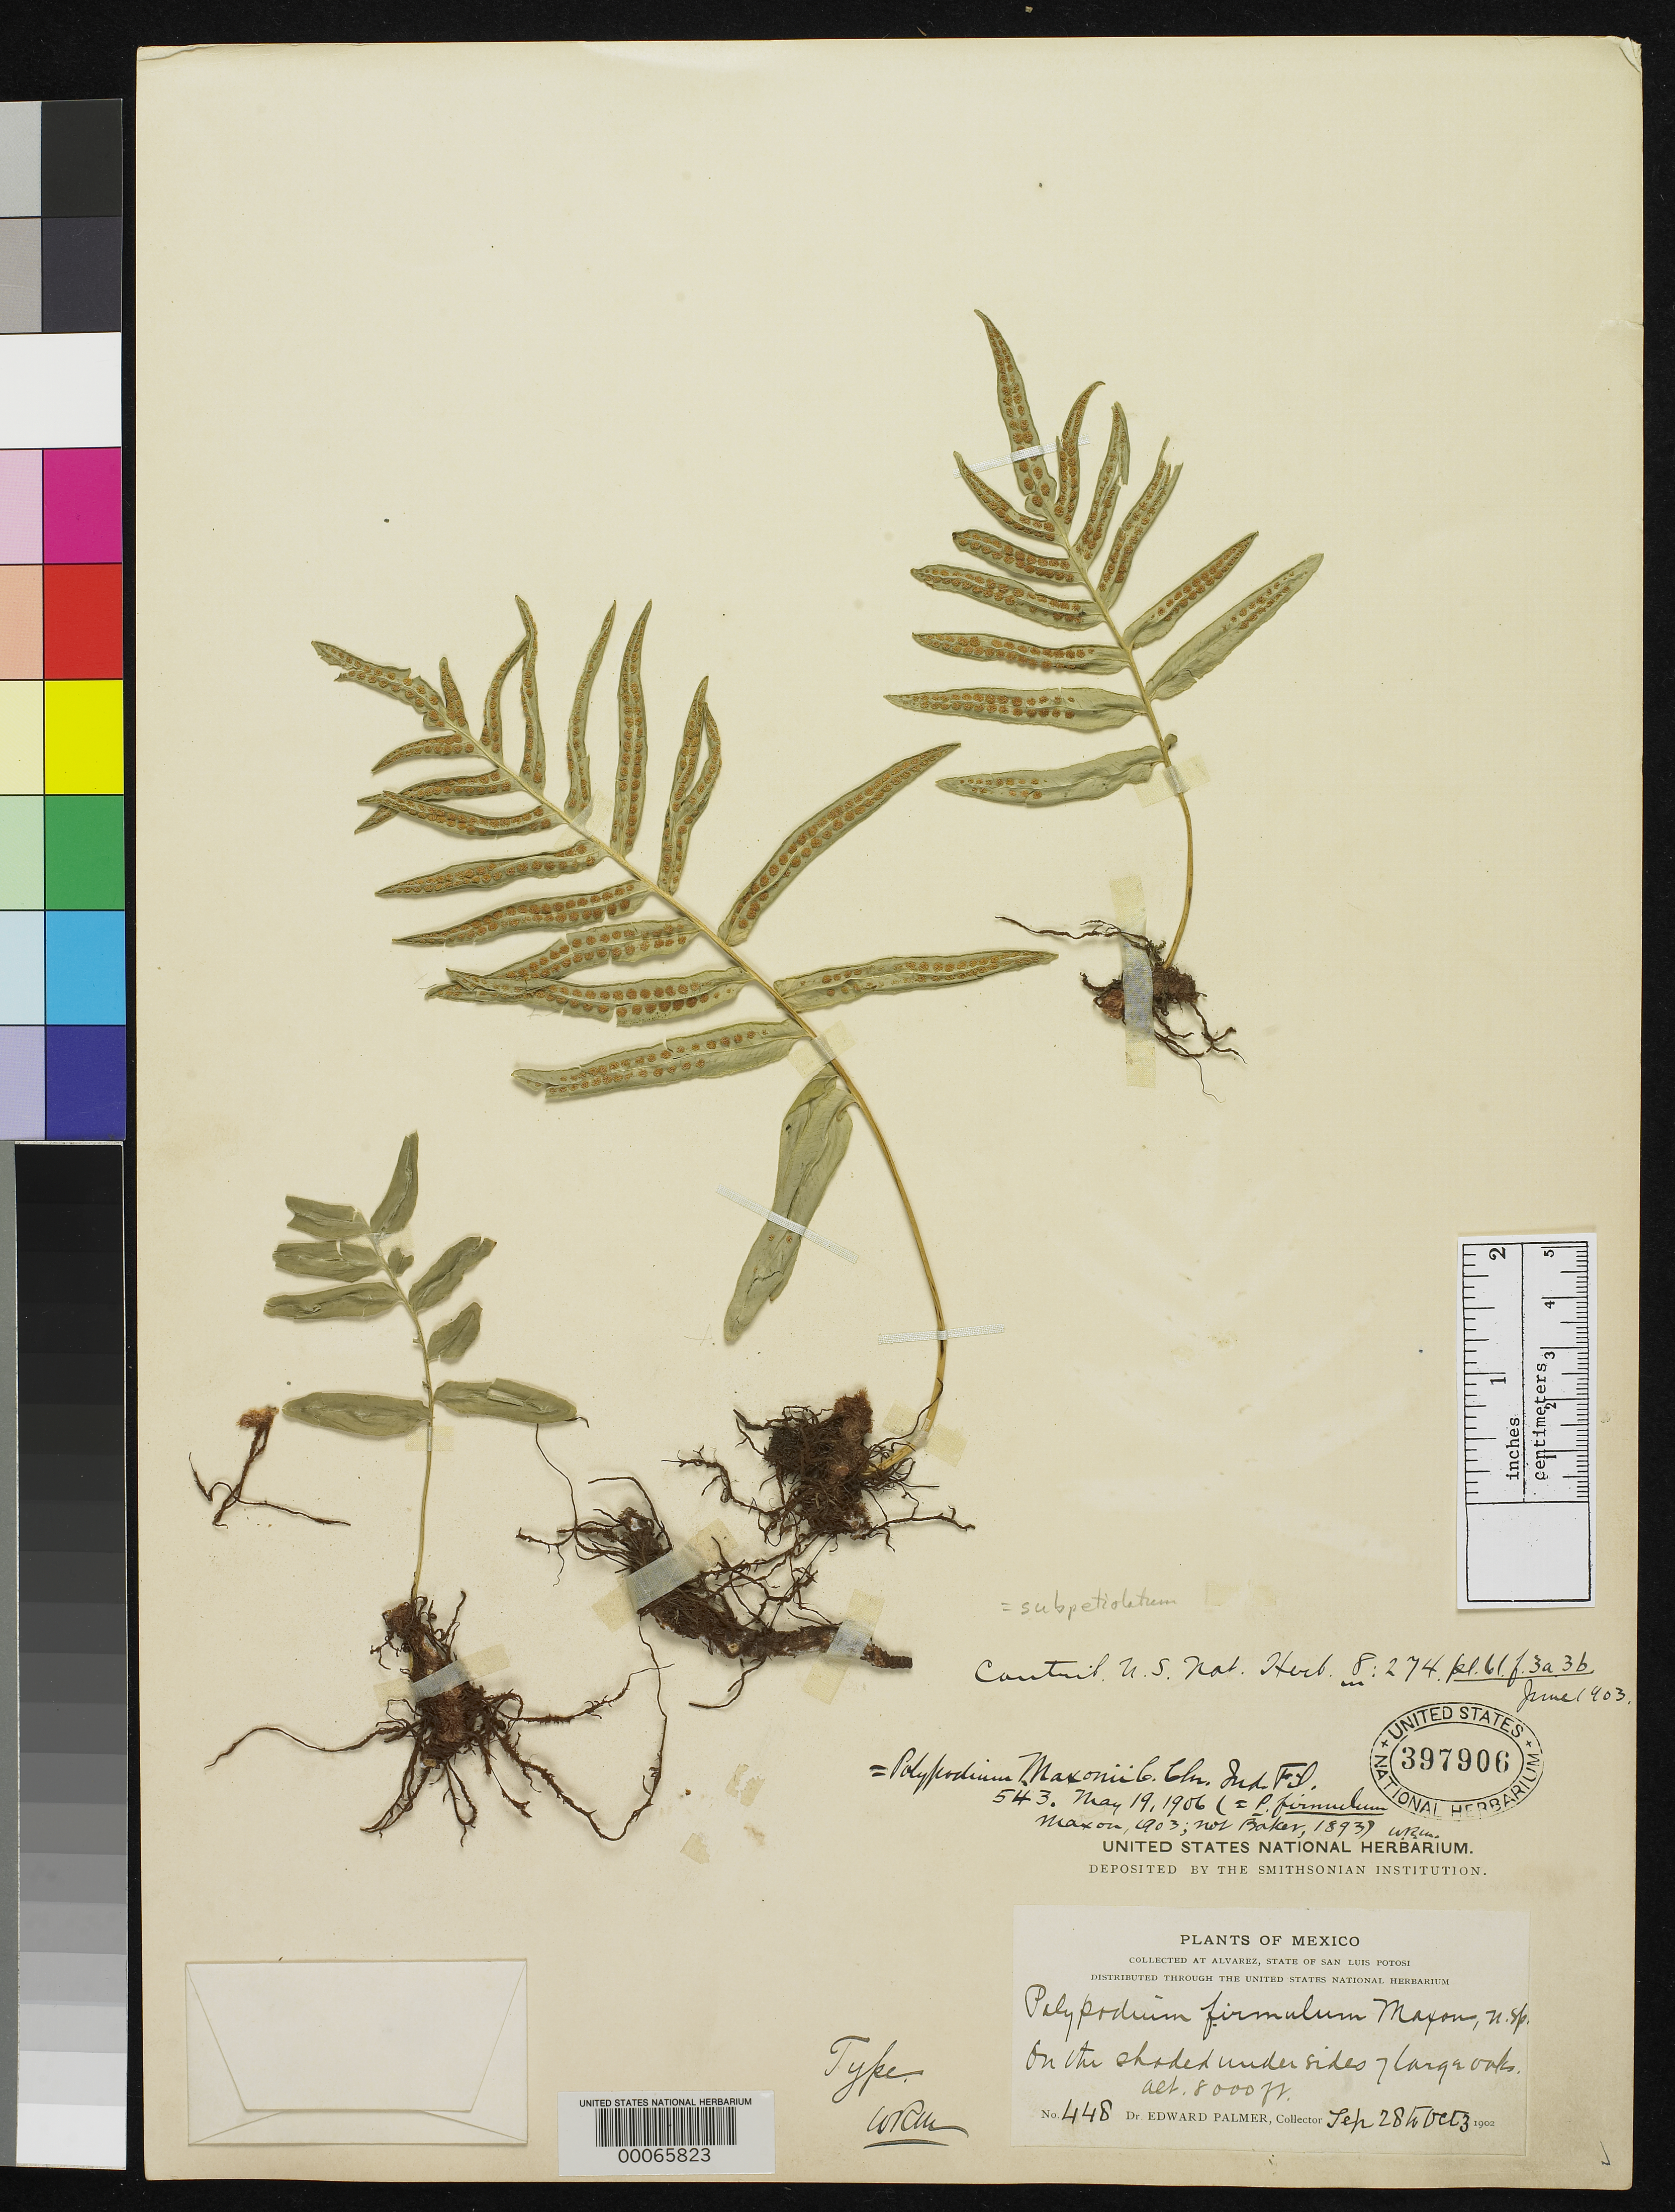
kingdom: Plantae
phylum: Tracheophyta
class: Polypodiopsida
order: Polypodiales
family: Polypodiaceae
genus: Polypodium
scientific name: Polypodium firmulum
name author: Maxon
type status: Holotype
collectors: E. Palmer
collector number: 448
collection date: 1902-09-28/1902-10-03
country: Mexico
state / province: San Luis Potosi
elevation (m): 2438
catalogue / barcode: US 397906